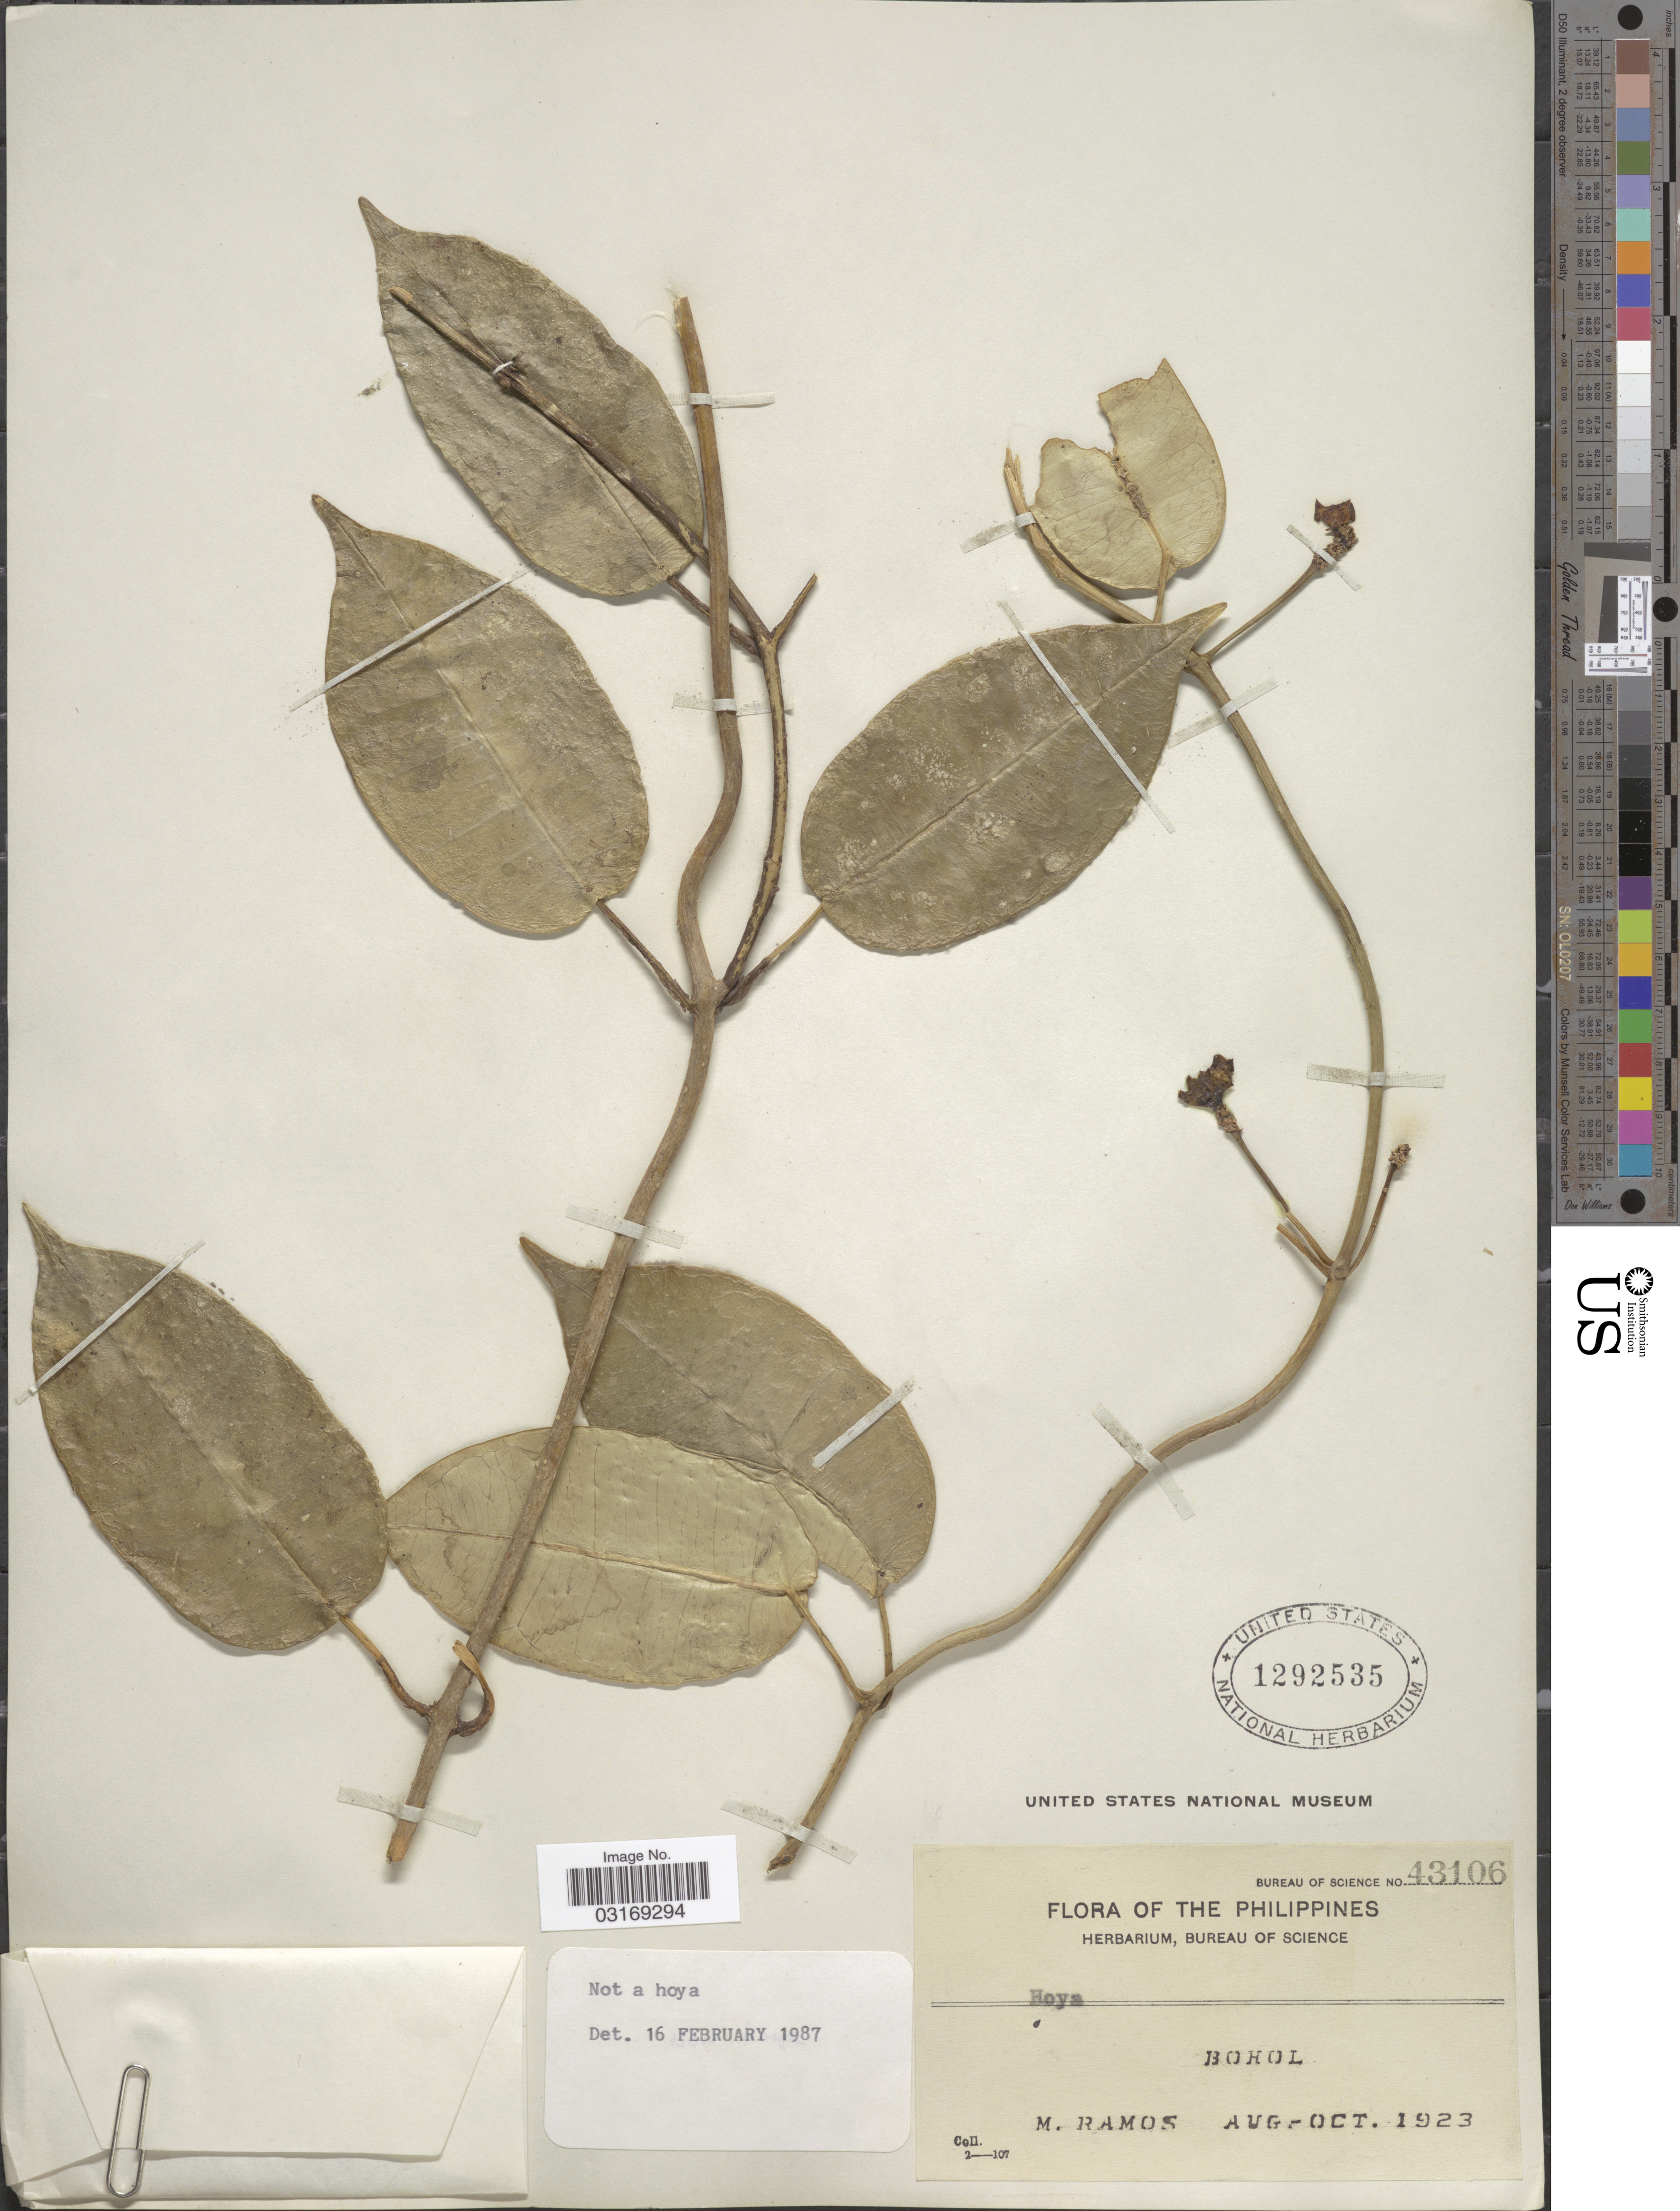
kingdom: Plantae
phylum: Tracheophyta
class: Magnoliopsida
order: Gentianales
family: Apocynaceae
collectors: M. Ramos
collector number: Bureau of Science 43106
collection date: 1923-08/1923-10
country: Philippines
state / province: Central Visayas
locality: Bohol.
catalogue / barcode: US 1292535